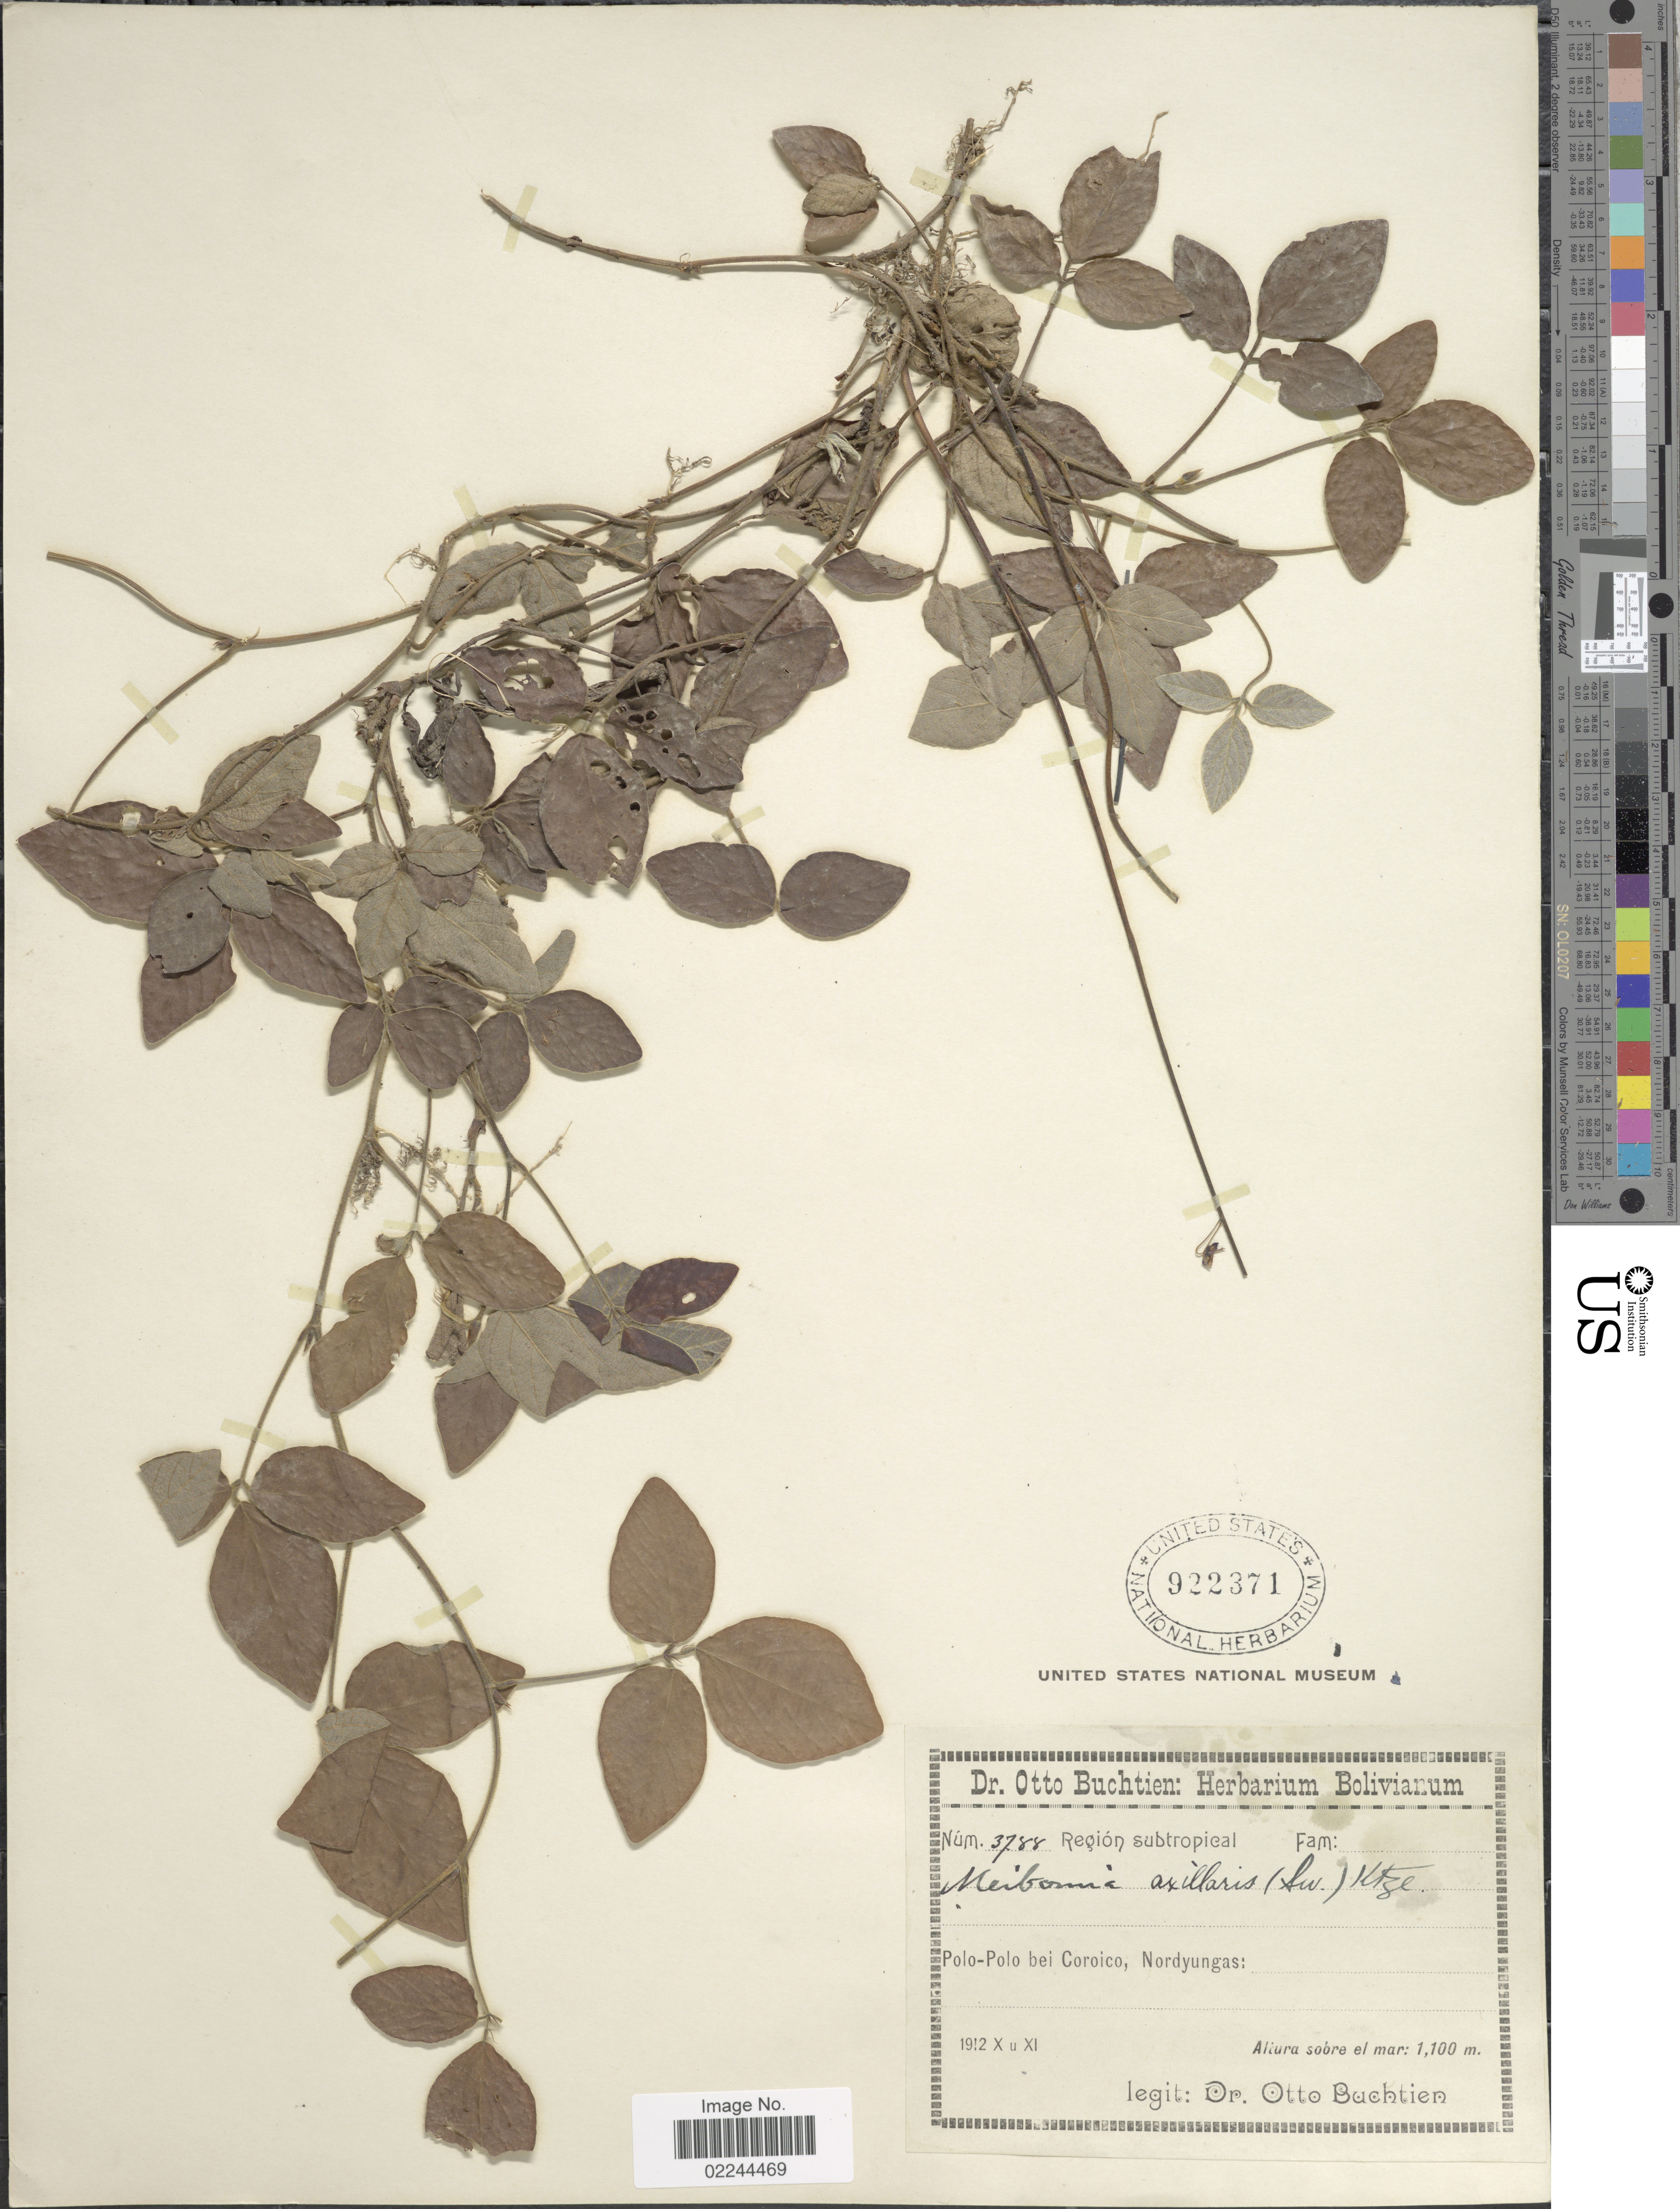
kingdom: Plantae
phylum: Tracheophyta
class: Magnoliopsida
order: Fabales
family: Fabaceae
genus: Desmodium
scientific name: Desmodium axillare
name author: (Sw.) DC.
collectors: O. Buchtien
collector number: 3788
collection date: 1912-10/1912-11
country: Bolivia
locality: Region subtropical. Polo-Polo bei Coroico, Nordyungas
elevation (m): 1100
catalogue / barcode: US 922371